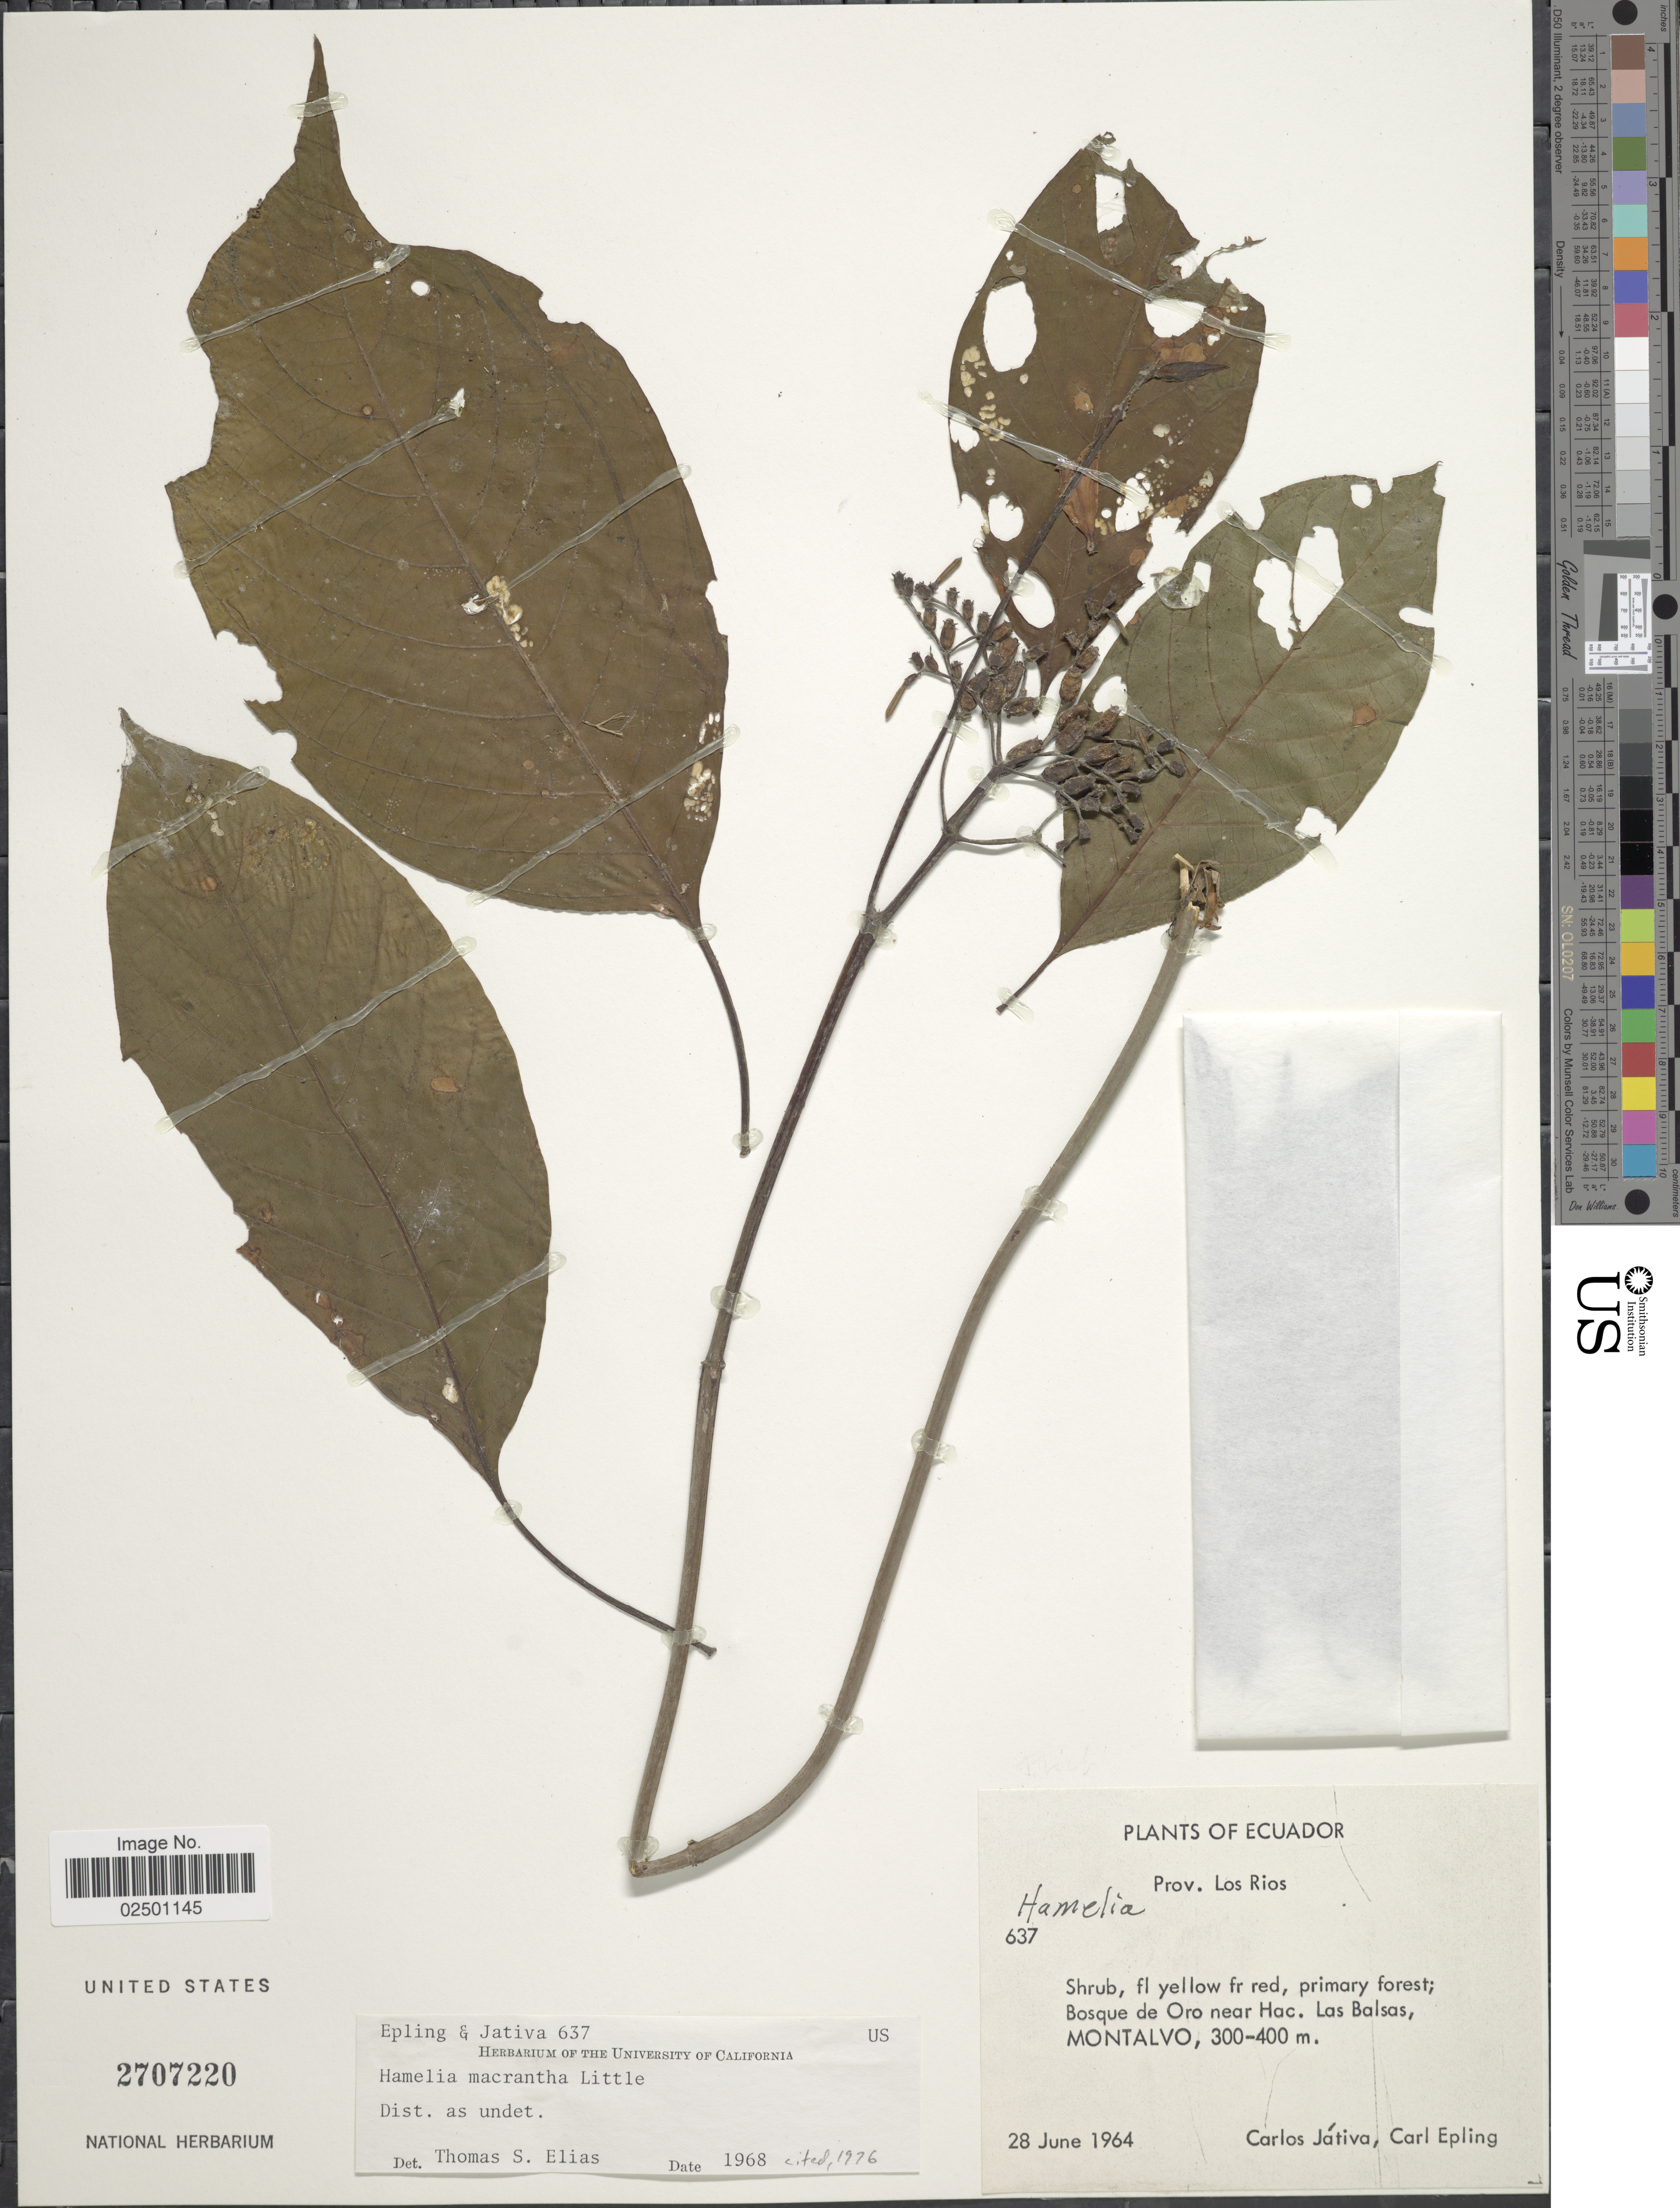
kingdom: Plantae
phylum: Tracheophyta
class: Magnoliopsida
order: Gentianales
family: Rubiaceae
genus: Hamelia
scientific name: Hamelia macrantha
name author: Little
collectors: C. D. Játiva & C. C. Epling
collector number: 637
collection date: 1964-06-28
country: Ecuador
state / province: Los Ríos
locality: Prov. Los Rios. Bosque de Oro near Hac. Las Balsas, Montalvo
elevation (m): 300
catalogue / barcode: US 2707220